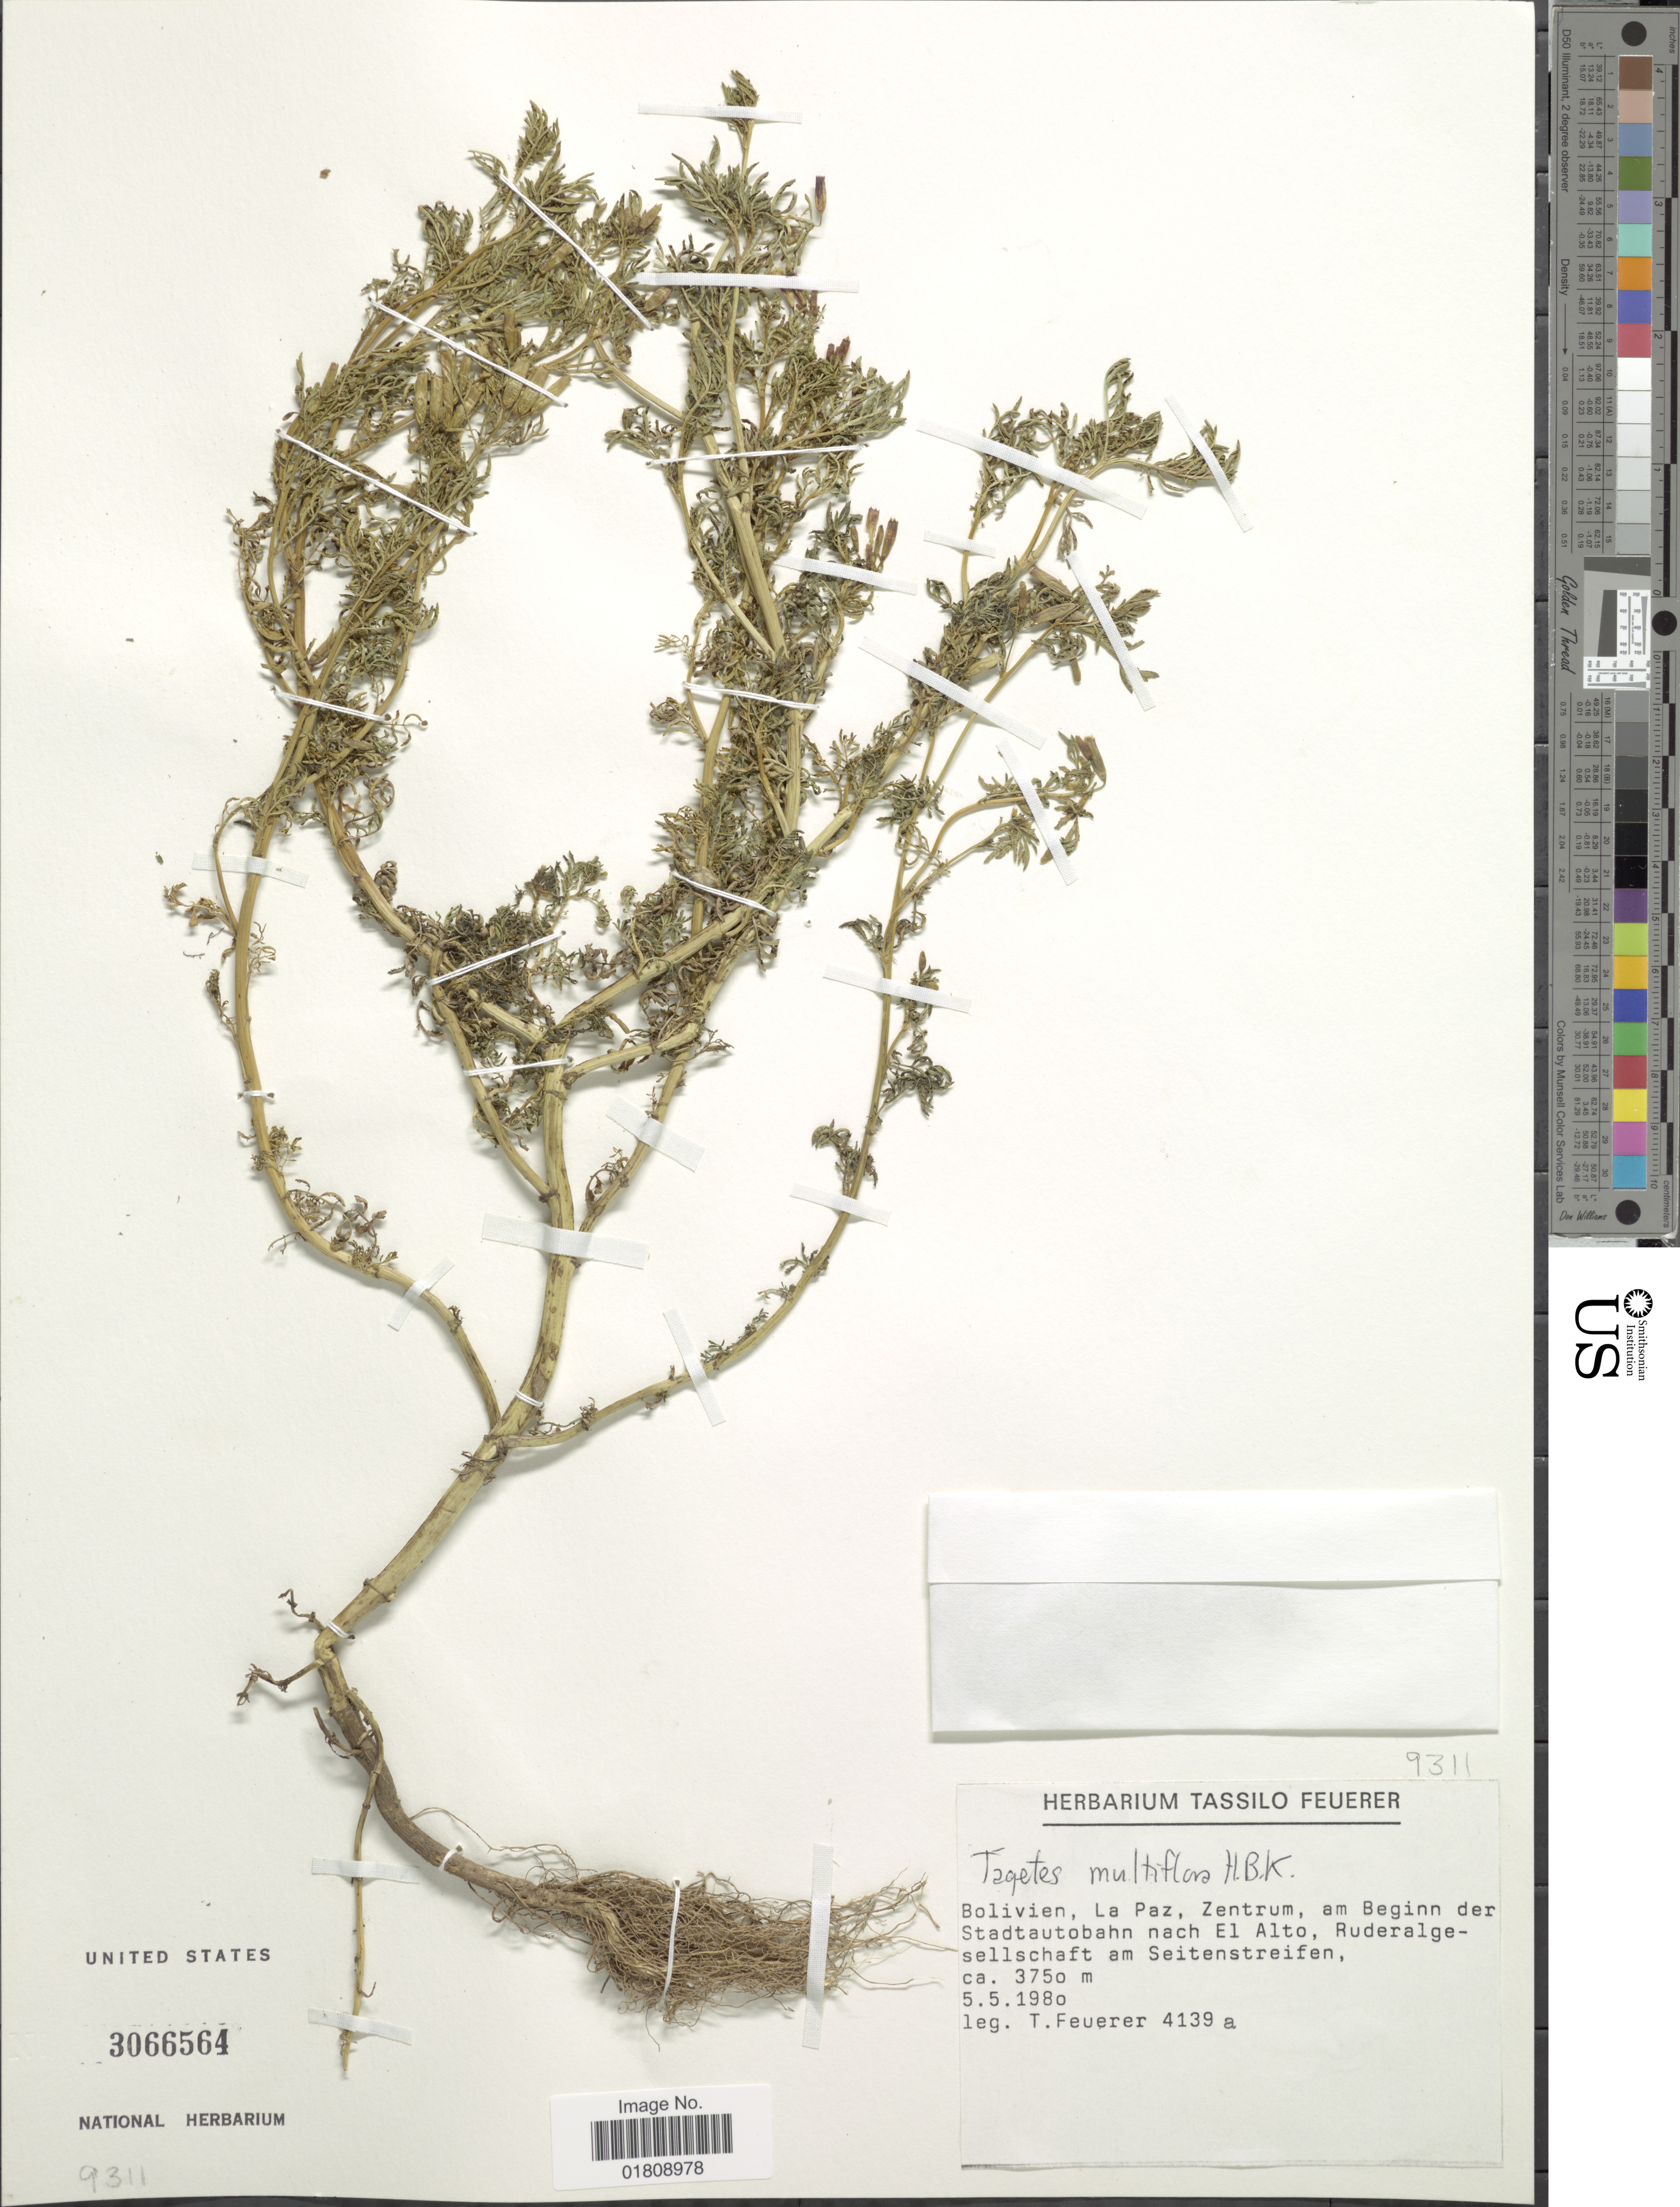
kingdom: Plantae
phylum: Tracheophyta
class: Magnoliopsida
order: Asterales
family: Asteraceae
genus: Tagetes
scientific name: Tagetes multiflora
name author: Kunth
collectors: T. Feuerer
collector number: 4139a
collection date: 1980-05-05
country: Bolivia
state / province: La Paz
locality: Zentrum, am Beginn der Stadtautobahn nach El Alto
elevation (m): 3750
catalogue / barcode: US 3066564